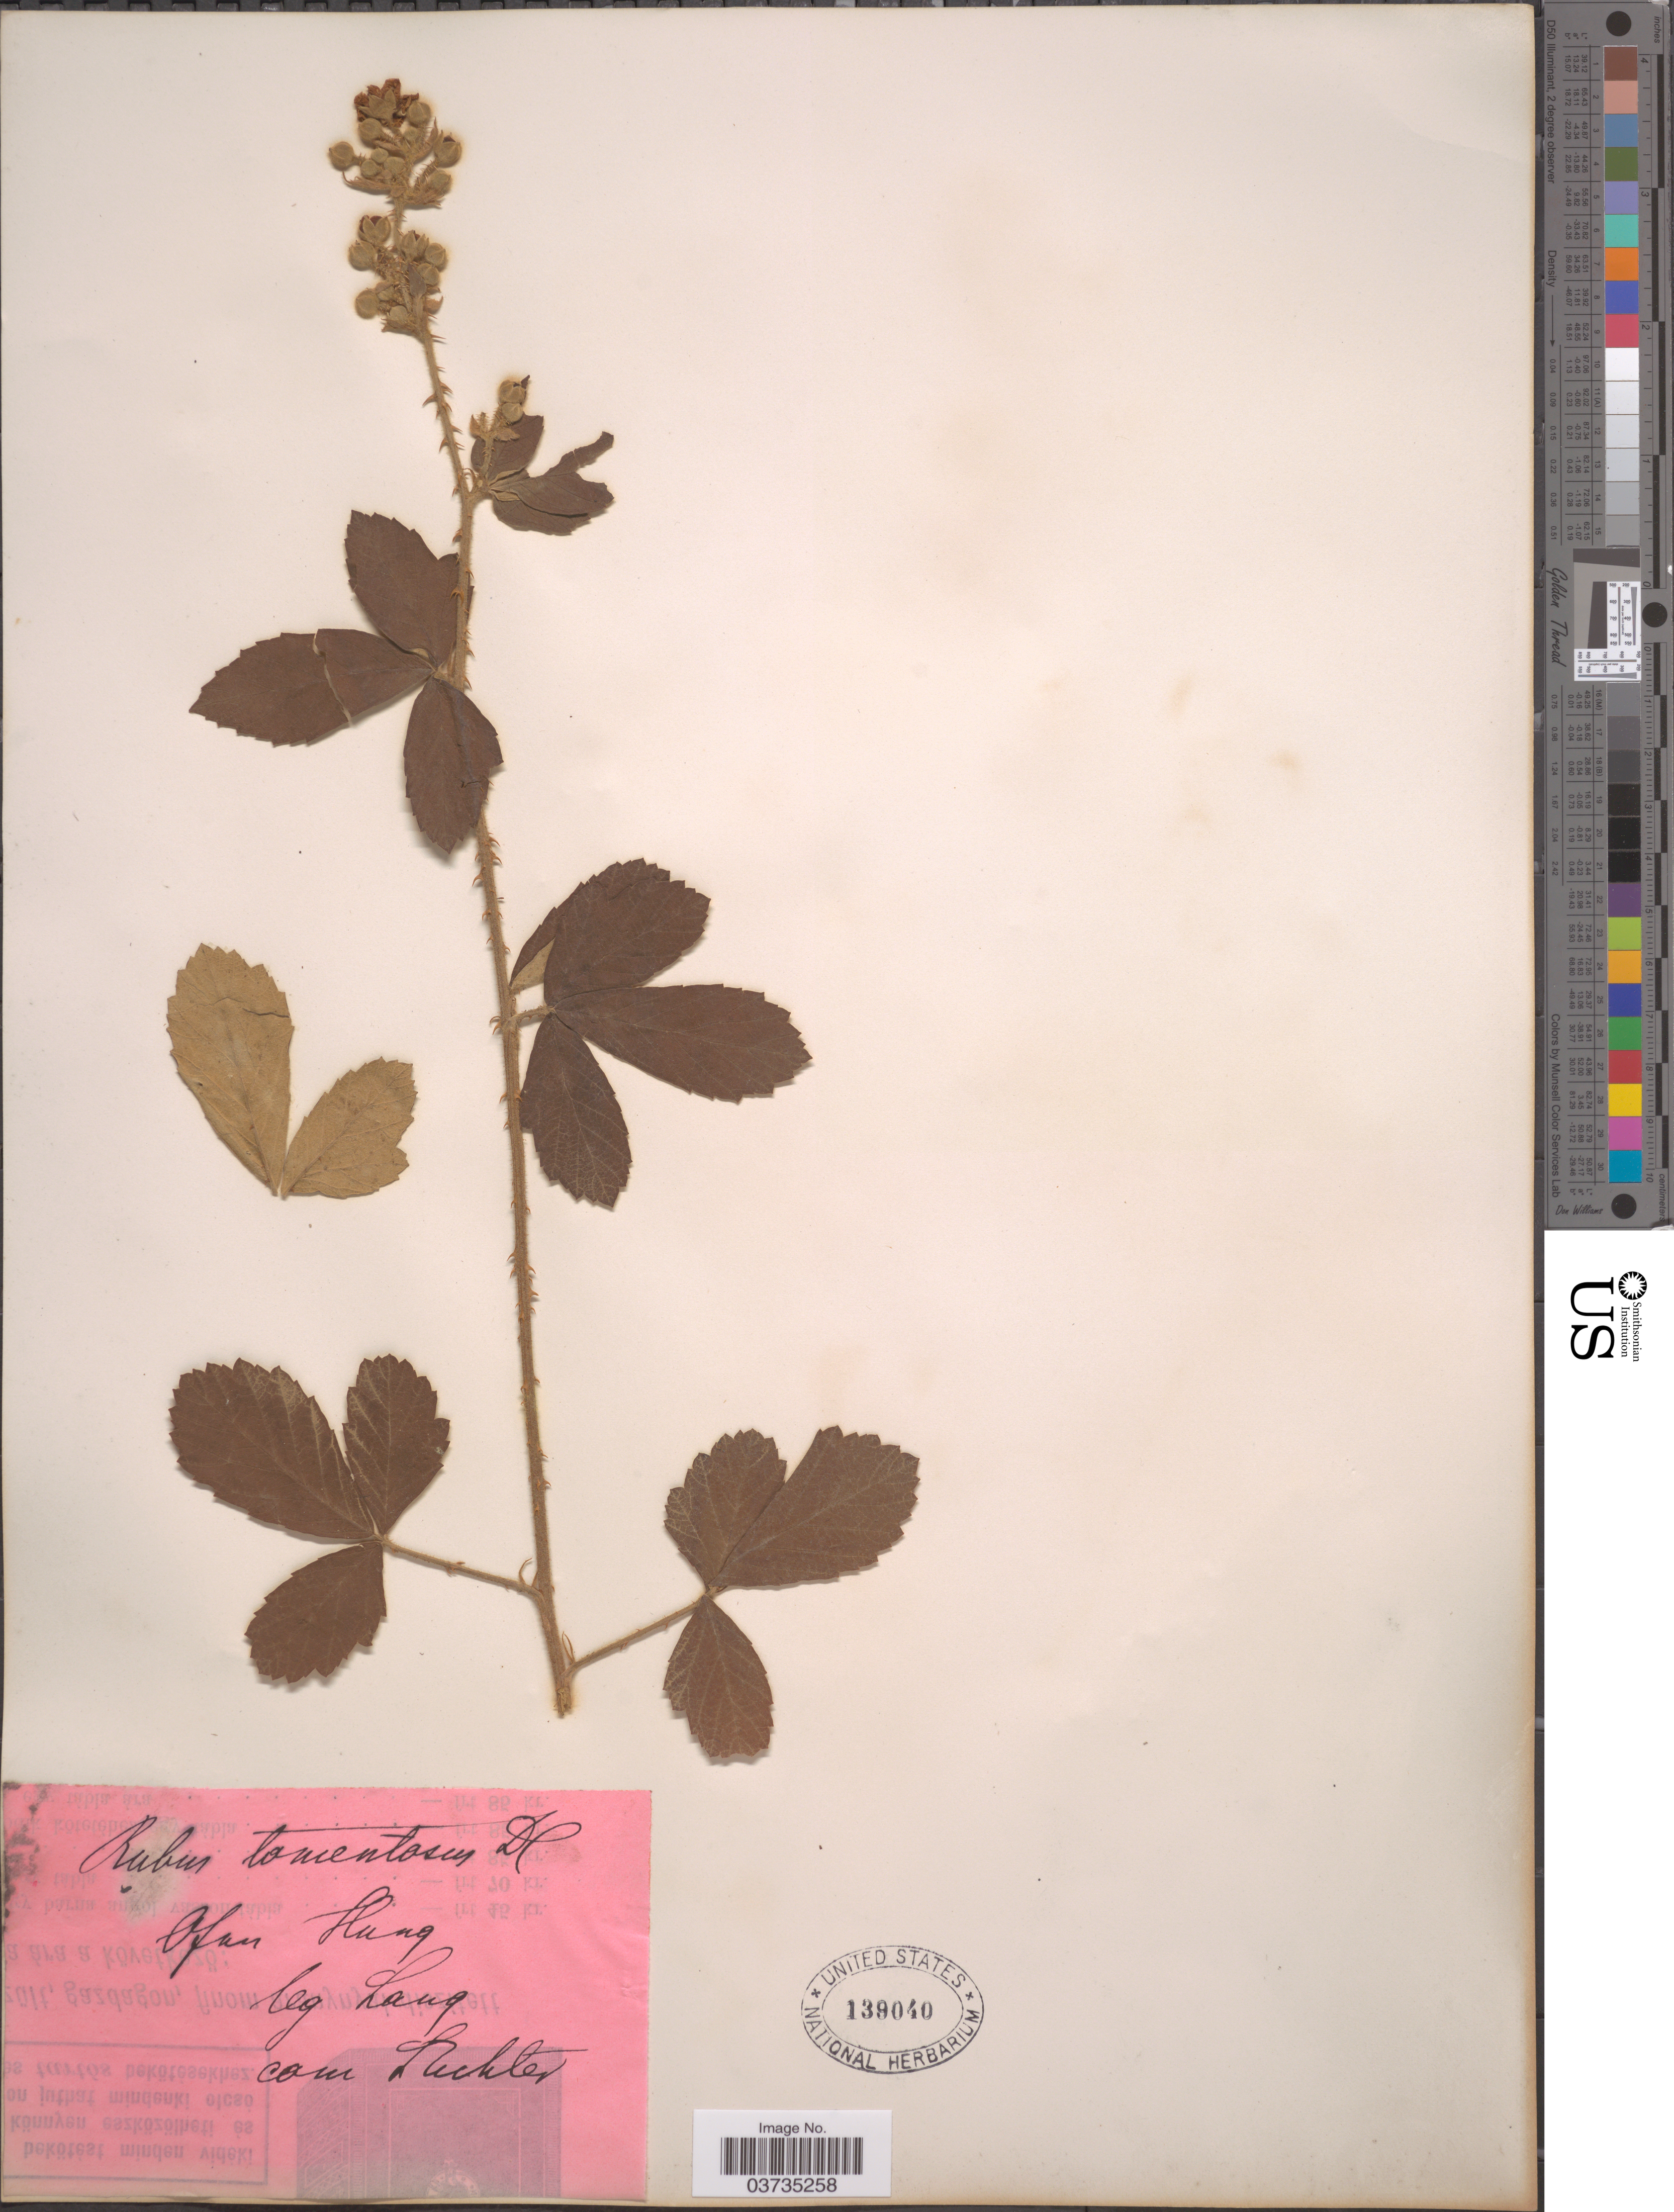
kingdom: Plantae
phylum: Tracheophyta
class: Magnoliopsida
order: Rosales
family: Rosaceae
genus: Rubus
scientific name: Rubus tomentosus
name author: Borkh.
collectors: -- Lang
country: Hungary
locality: Ofan [interpreted].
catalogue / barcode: US 139040